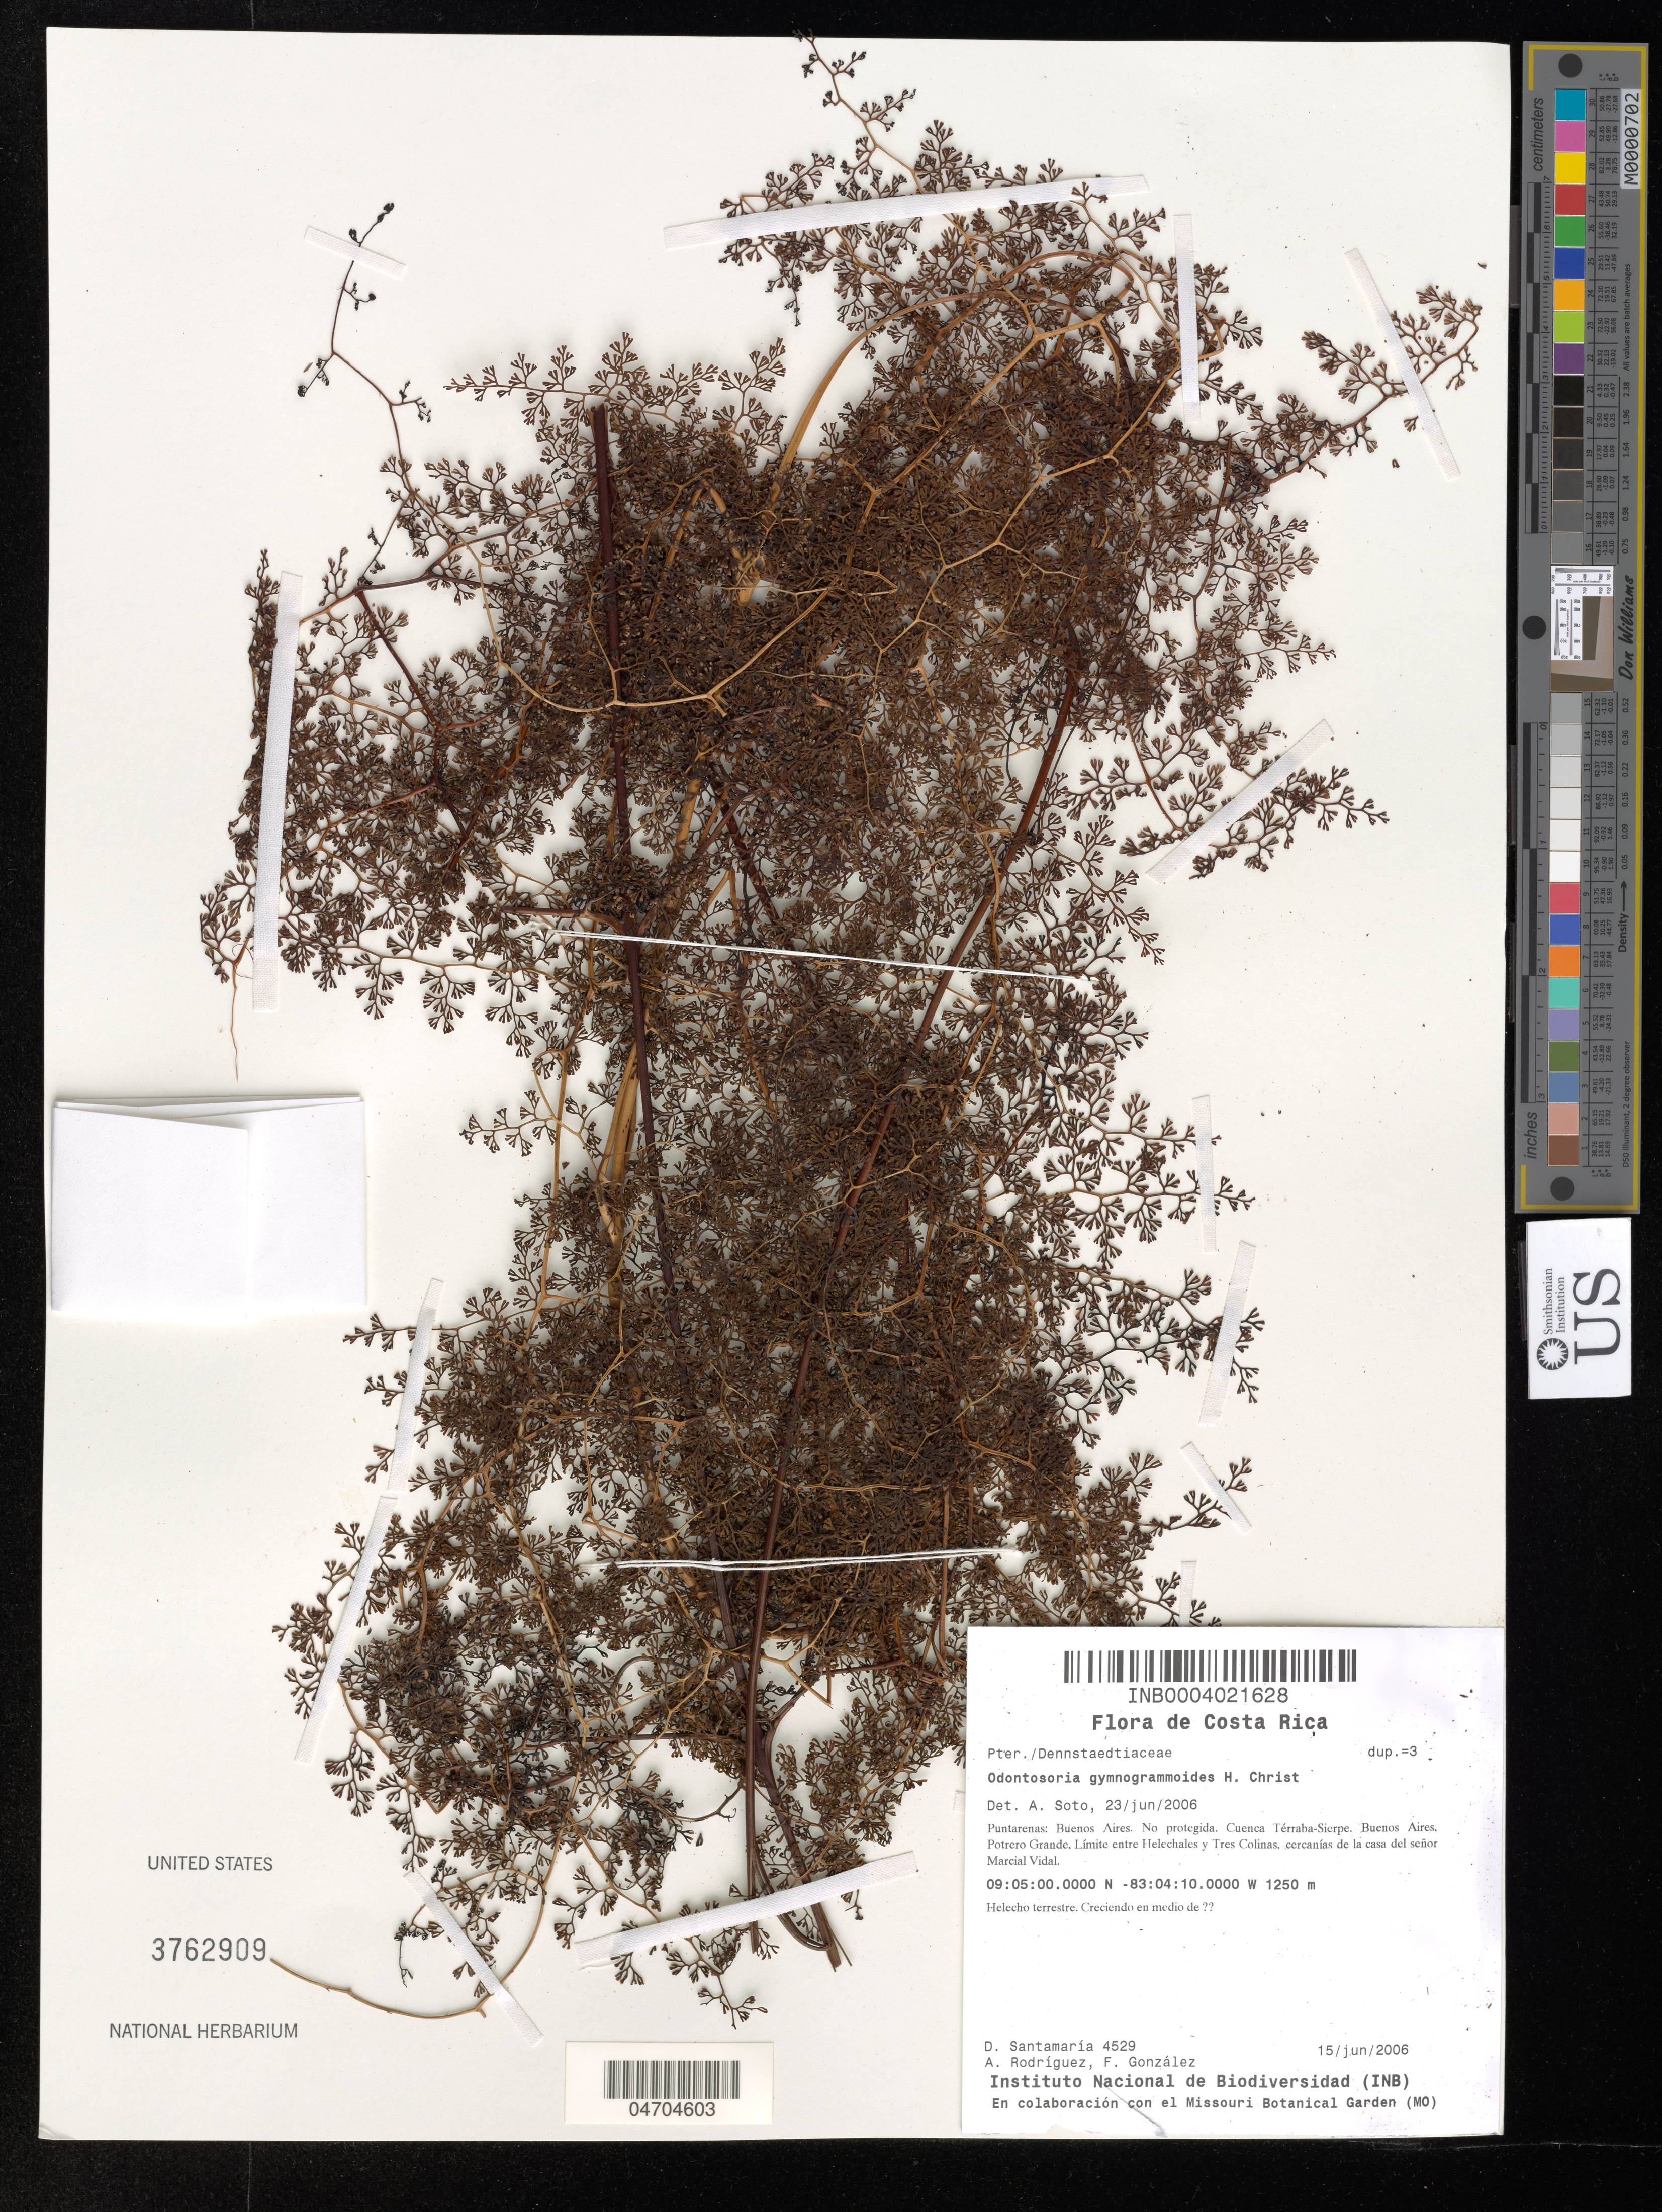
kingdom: Plantae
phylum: Tracheophyta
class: Polypodiopsida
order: Polypodiales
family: Lindsaeaceae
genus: Odontosoria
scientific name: Odontosoria gymnogrammoides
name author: Christ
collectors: D. Santamaria, A. Rodríguez & F. González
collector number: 4529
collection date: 2006-06-15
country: Costa Rica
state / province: Puntarenas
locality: Buenos Aires. No protegida. Cuenca Térraba-Sierpe. Buenos Aires. Potrero Grande. Límite entre Helechales y Tres Colinas, cercanías de la casa del señor Marcial Vidal.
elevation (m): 1250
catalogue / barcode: US 3762909